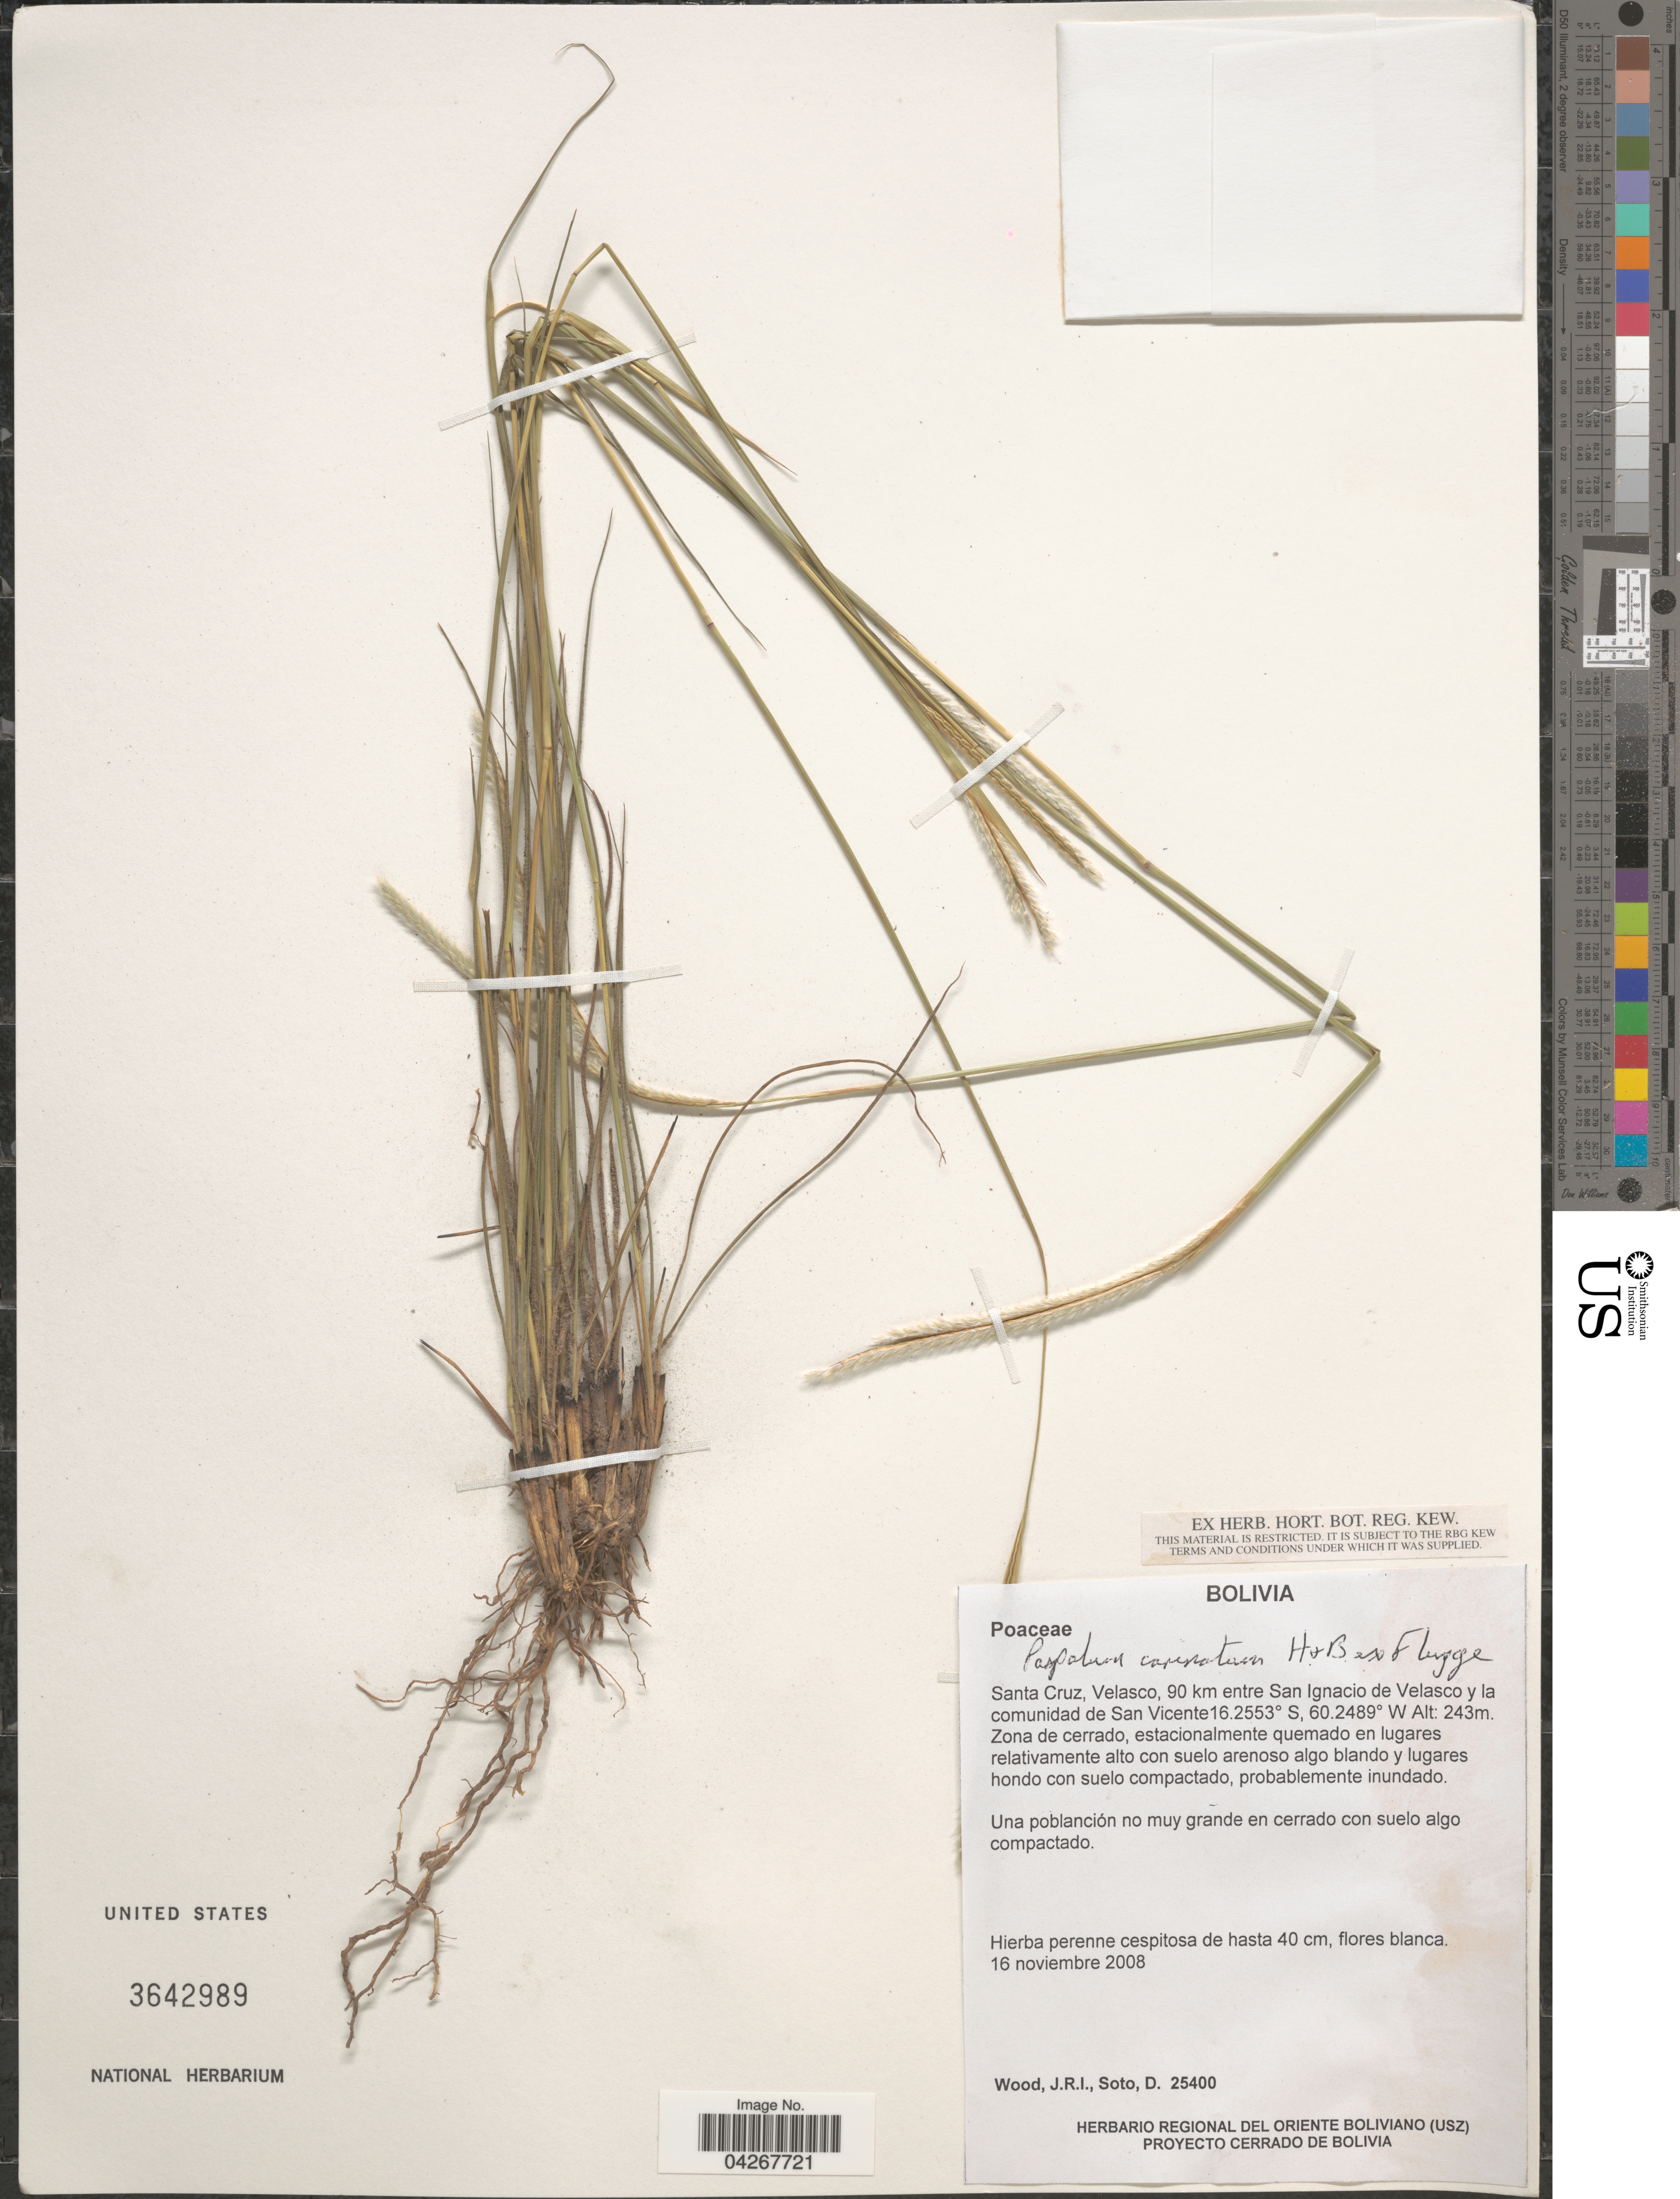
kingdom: Plantae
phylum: Tracheophyta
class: Liliopsida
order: Poales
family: Poaceae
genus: Paspalum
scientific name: Paspalum carinatum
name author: Humb. & Bonpl. ex Flüggé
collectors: J. R. I. Wood & D. Soto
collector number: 25400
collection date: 2008-11-16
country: Bolivia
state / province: Santa Cruz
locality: Santa Cruz, Velasco, 90 km entre San Ignacio de Velasco y la comunidad de San Vicente.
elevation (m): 243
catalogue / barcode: US 3642989